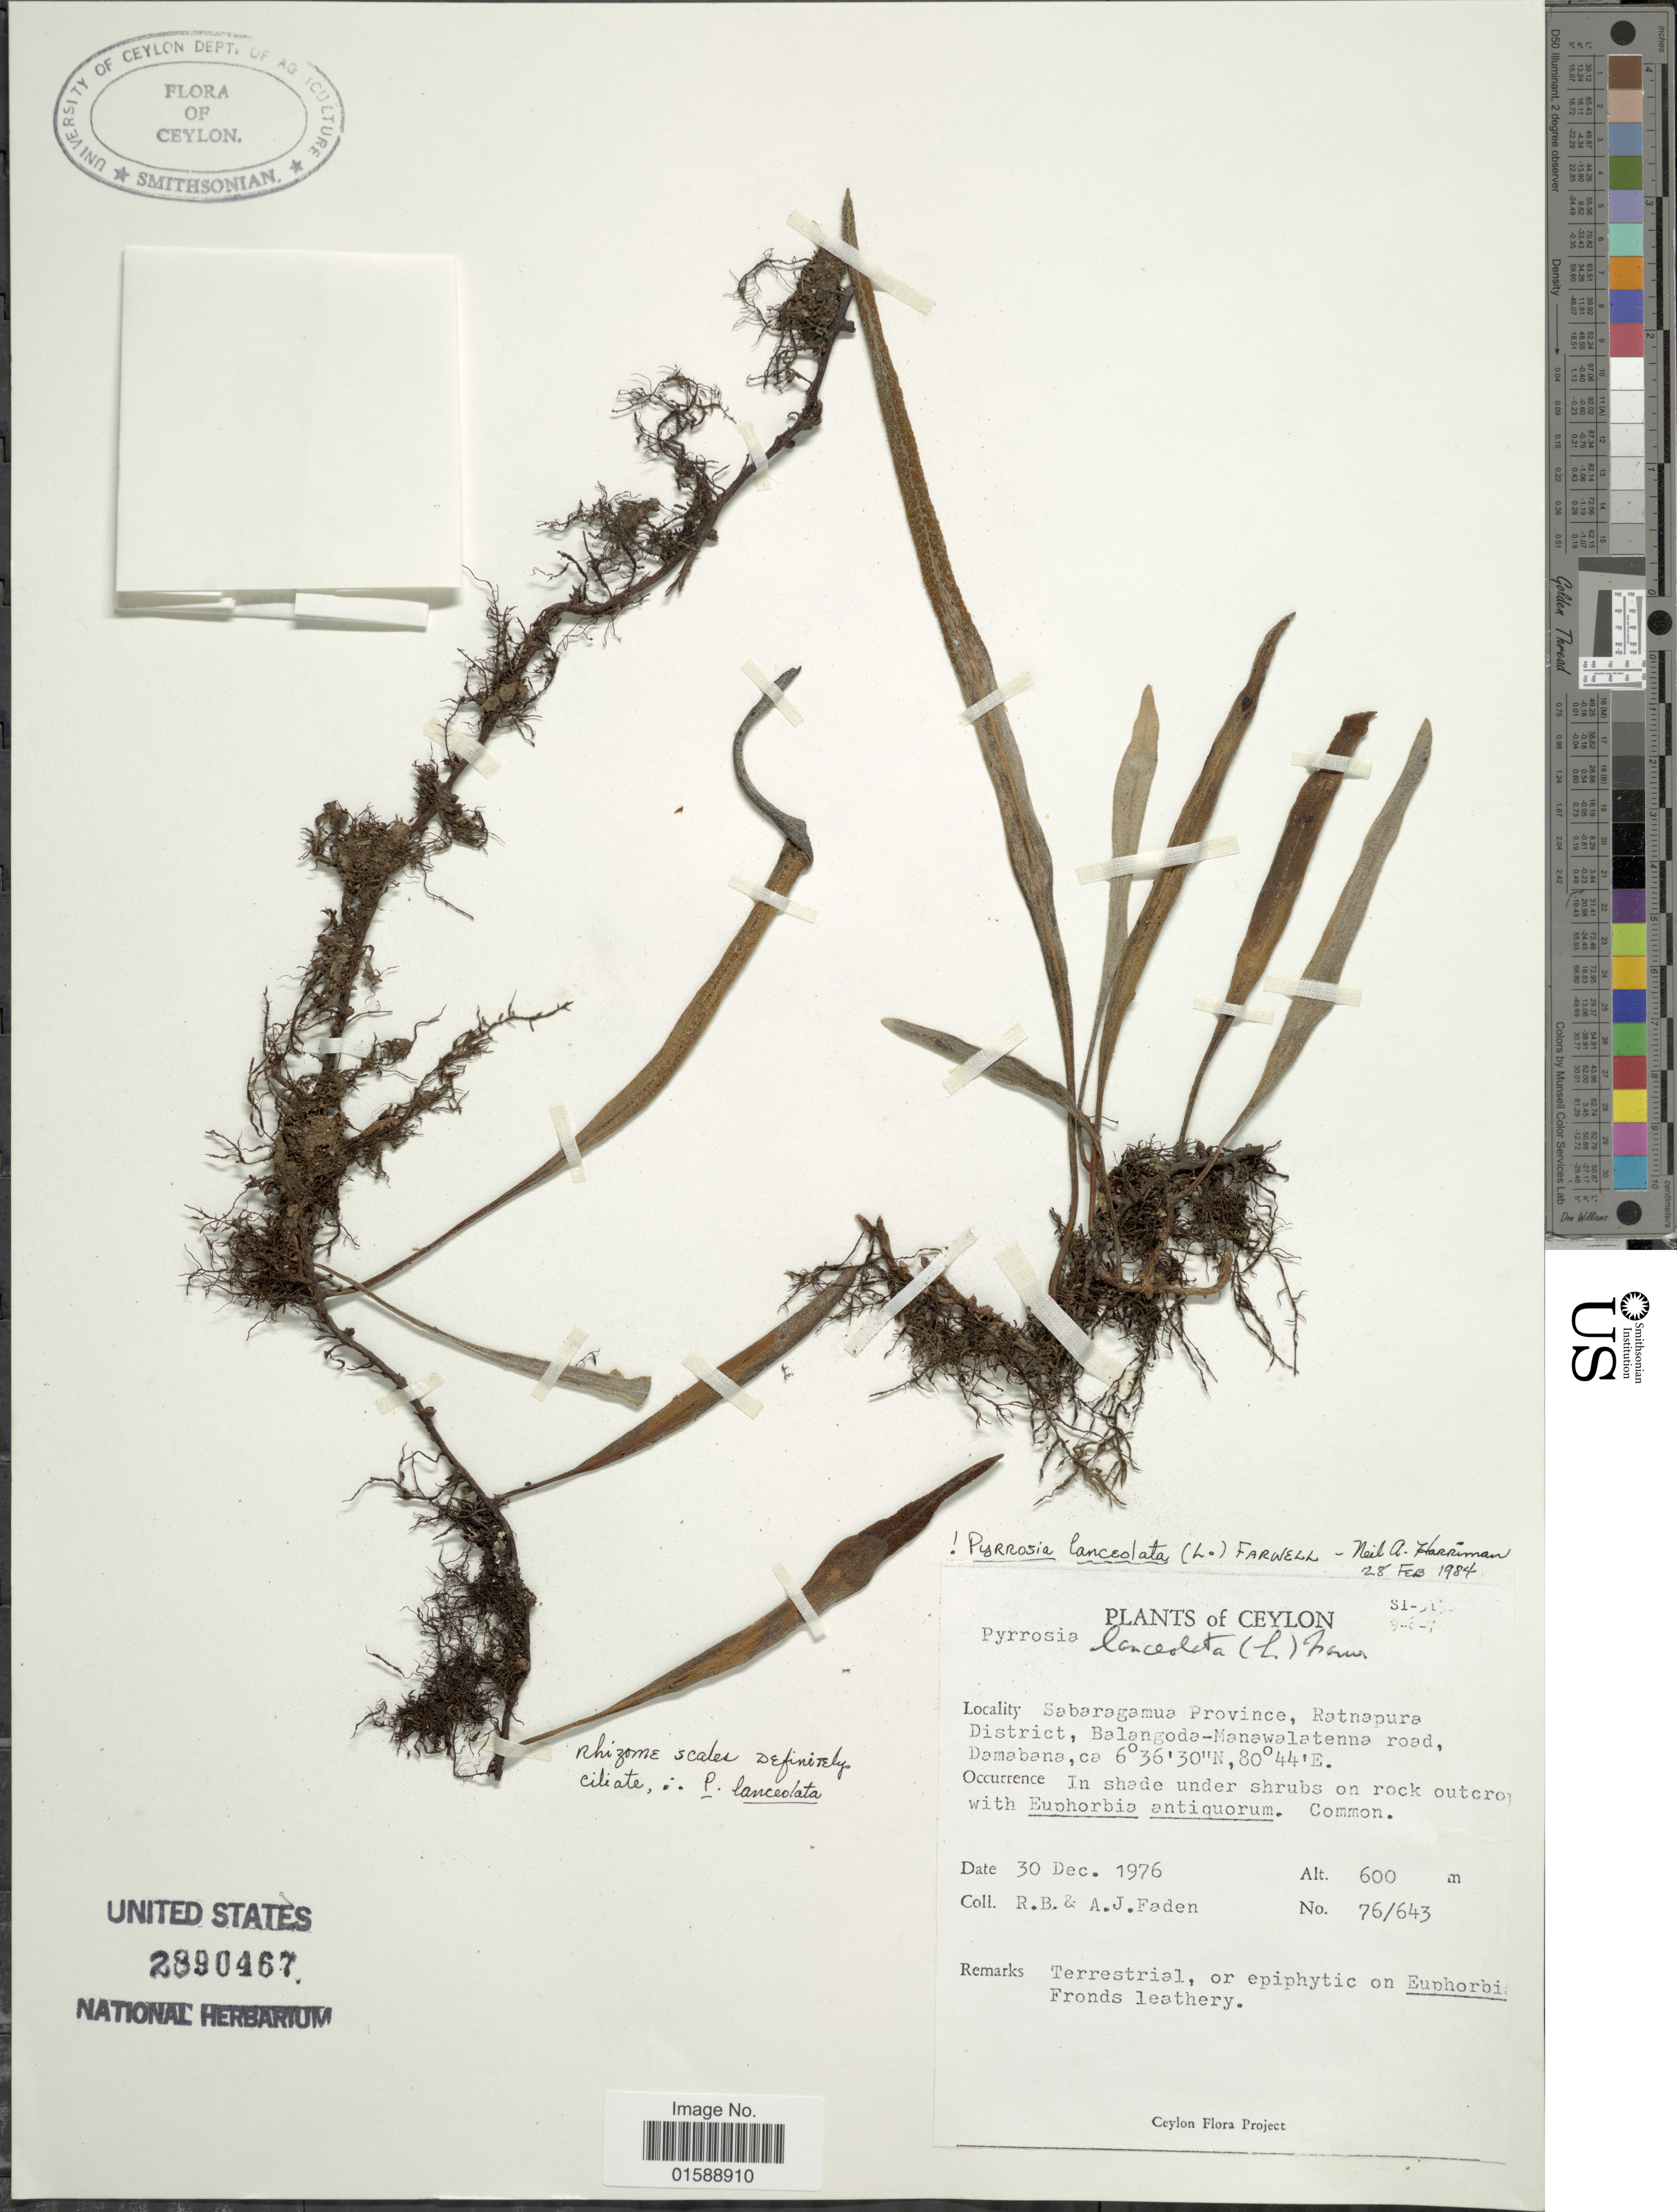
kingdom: Plantae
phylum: Tracheophyta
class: Polypodiopsida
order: Polypodiales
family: Polypodiaceae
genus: Pyrrosia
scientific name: Pyrrosia lanceolata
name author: (L.) Farw.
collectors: R. B. Faden & A. J. Faden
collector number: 76/43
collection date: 1976-12-30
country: Sri Lanka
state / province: Sabaragamuwa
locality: Ceylon. Ratnapura District, Balangoda-Manawalatenna road, Damabana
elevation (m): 600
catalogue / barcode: US 2890467